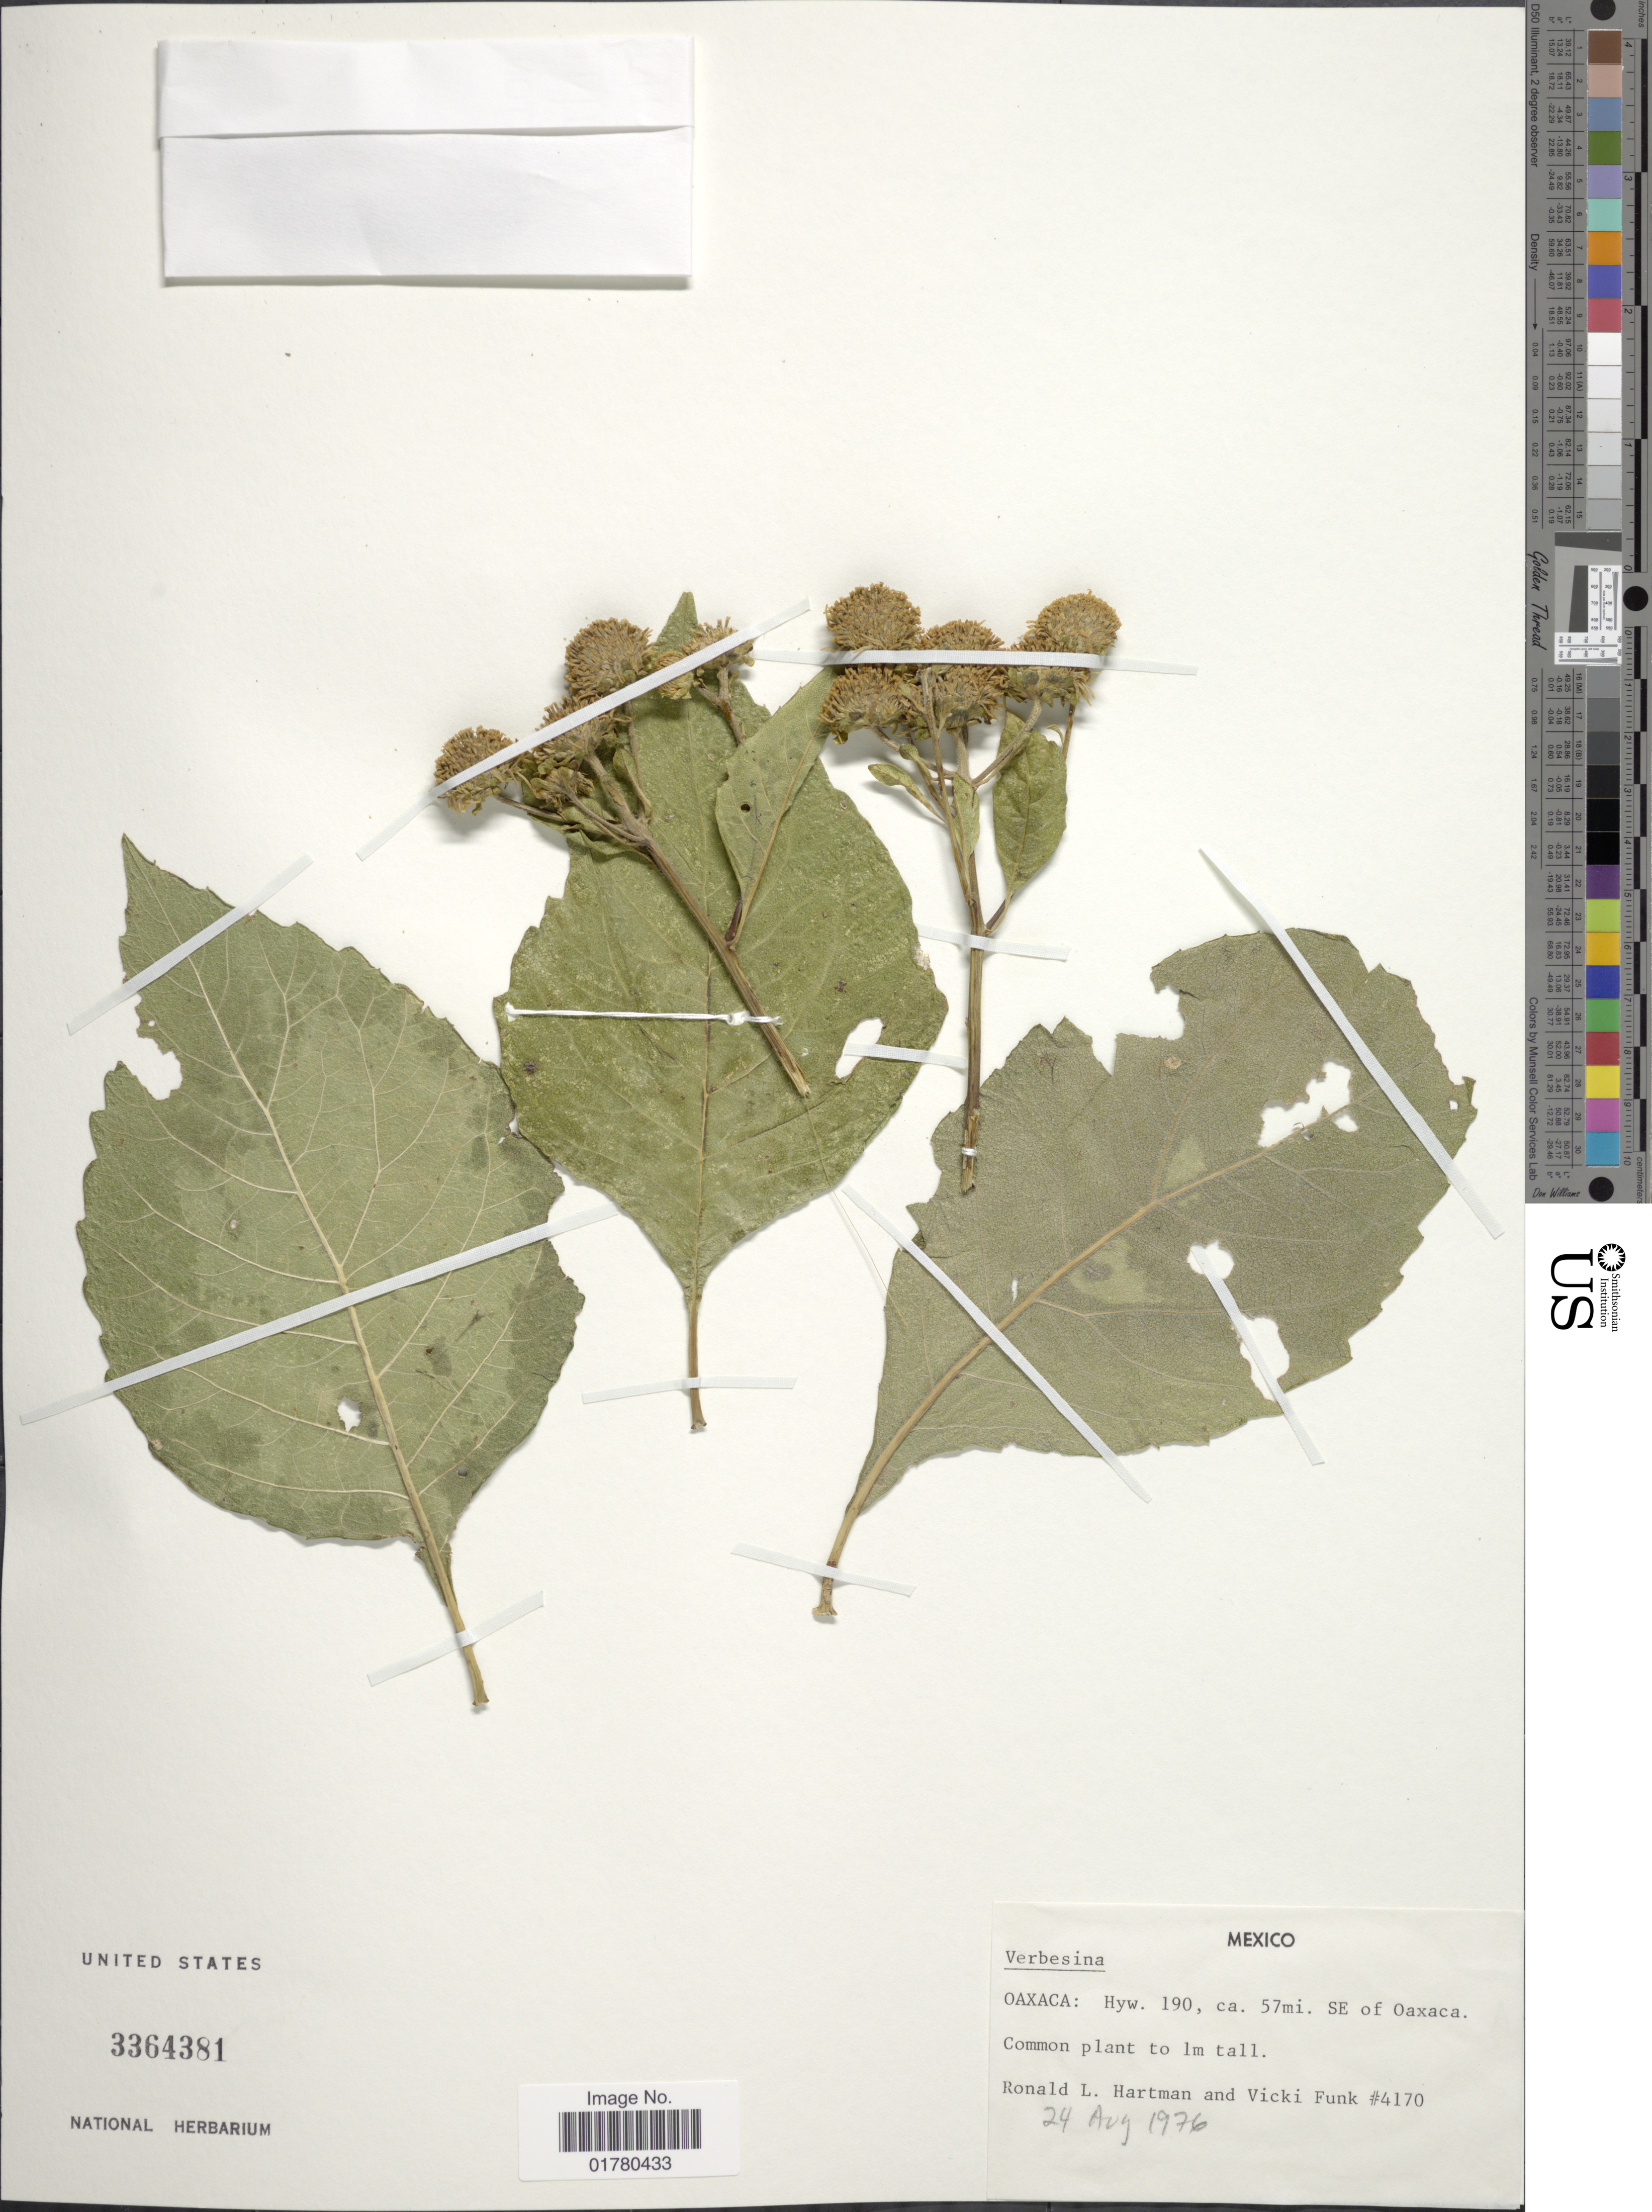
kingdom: Plantae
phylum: Tracheophyta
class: Magnoliopsida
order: Asterales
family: Asteraceae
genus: Verbesina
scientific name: Verbesina sp.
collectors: R. L. Hartman & V. Funk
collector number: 4170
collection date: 1976-08-24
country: Mexico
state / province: Oaxaca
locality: Hwy. 190, ca. 57 mi. SE of Oaxaca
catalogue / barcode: US 3364381